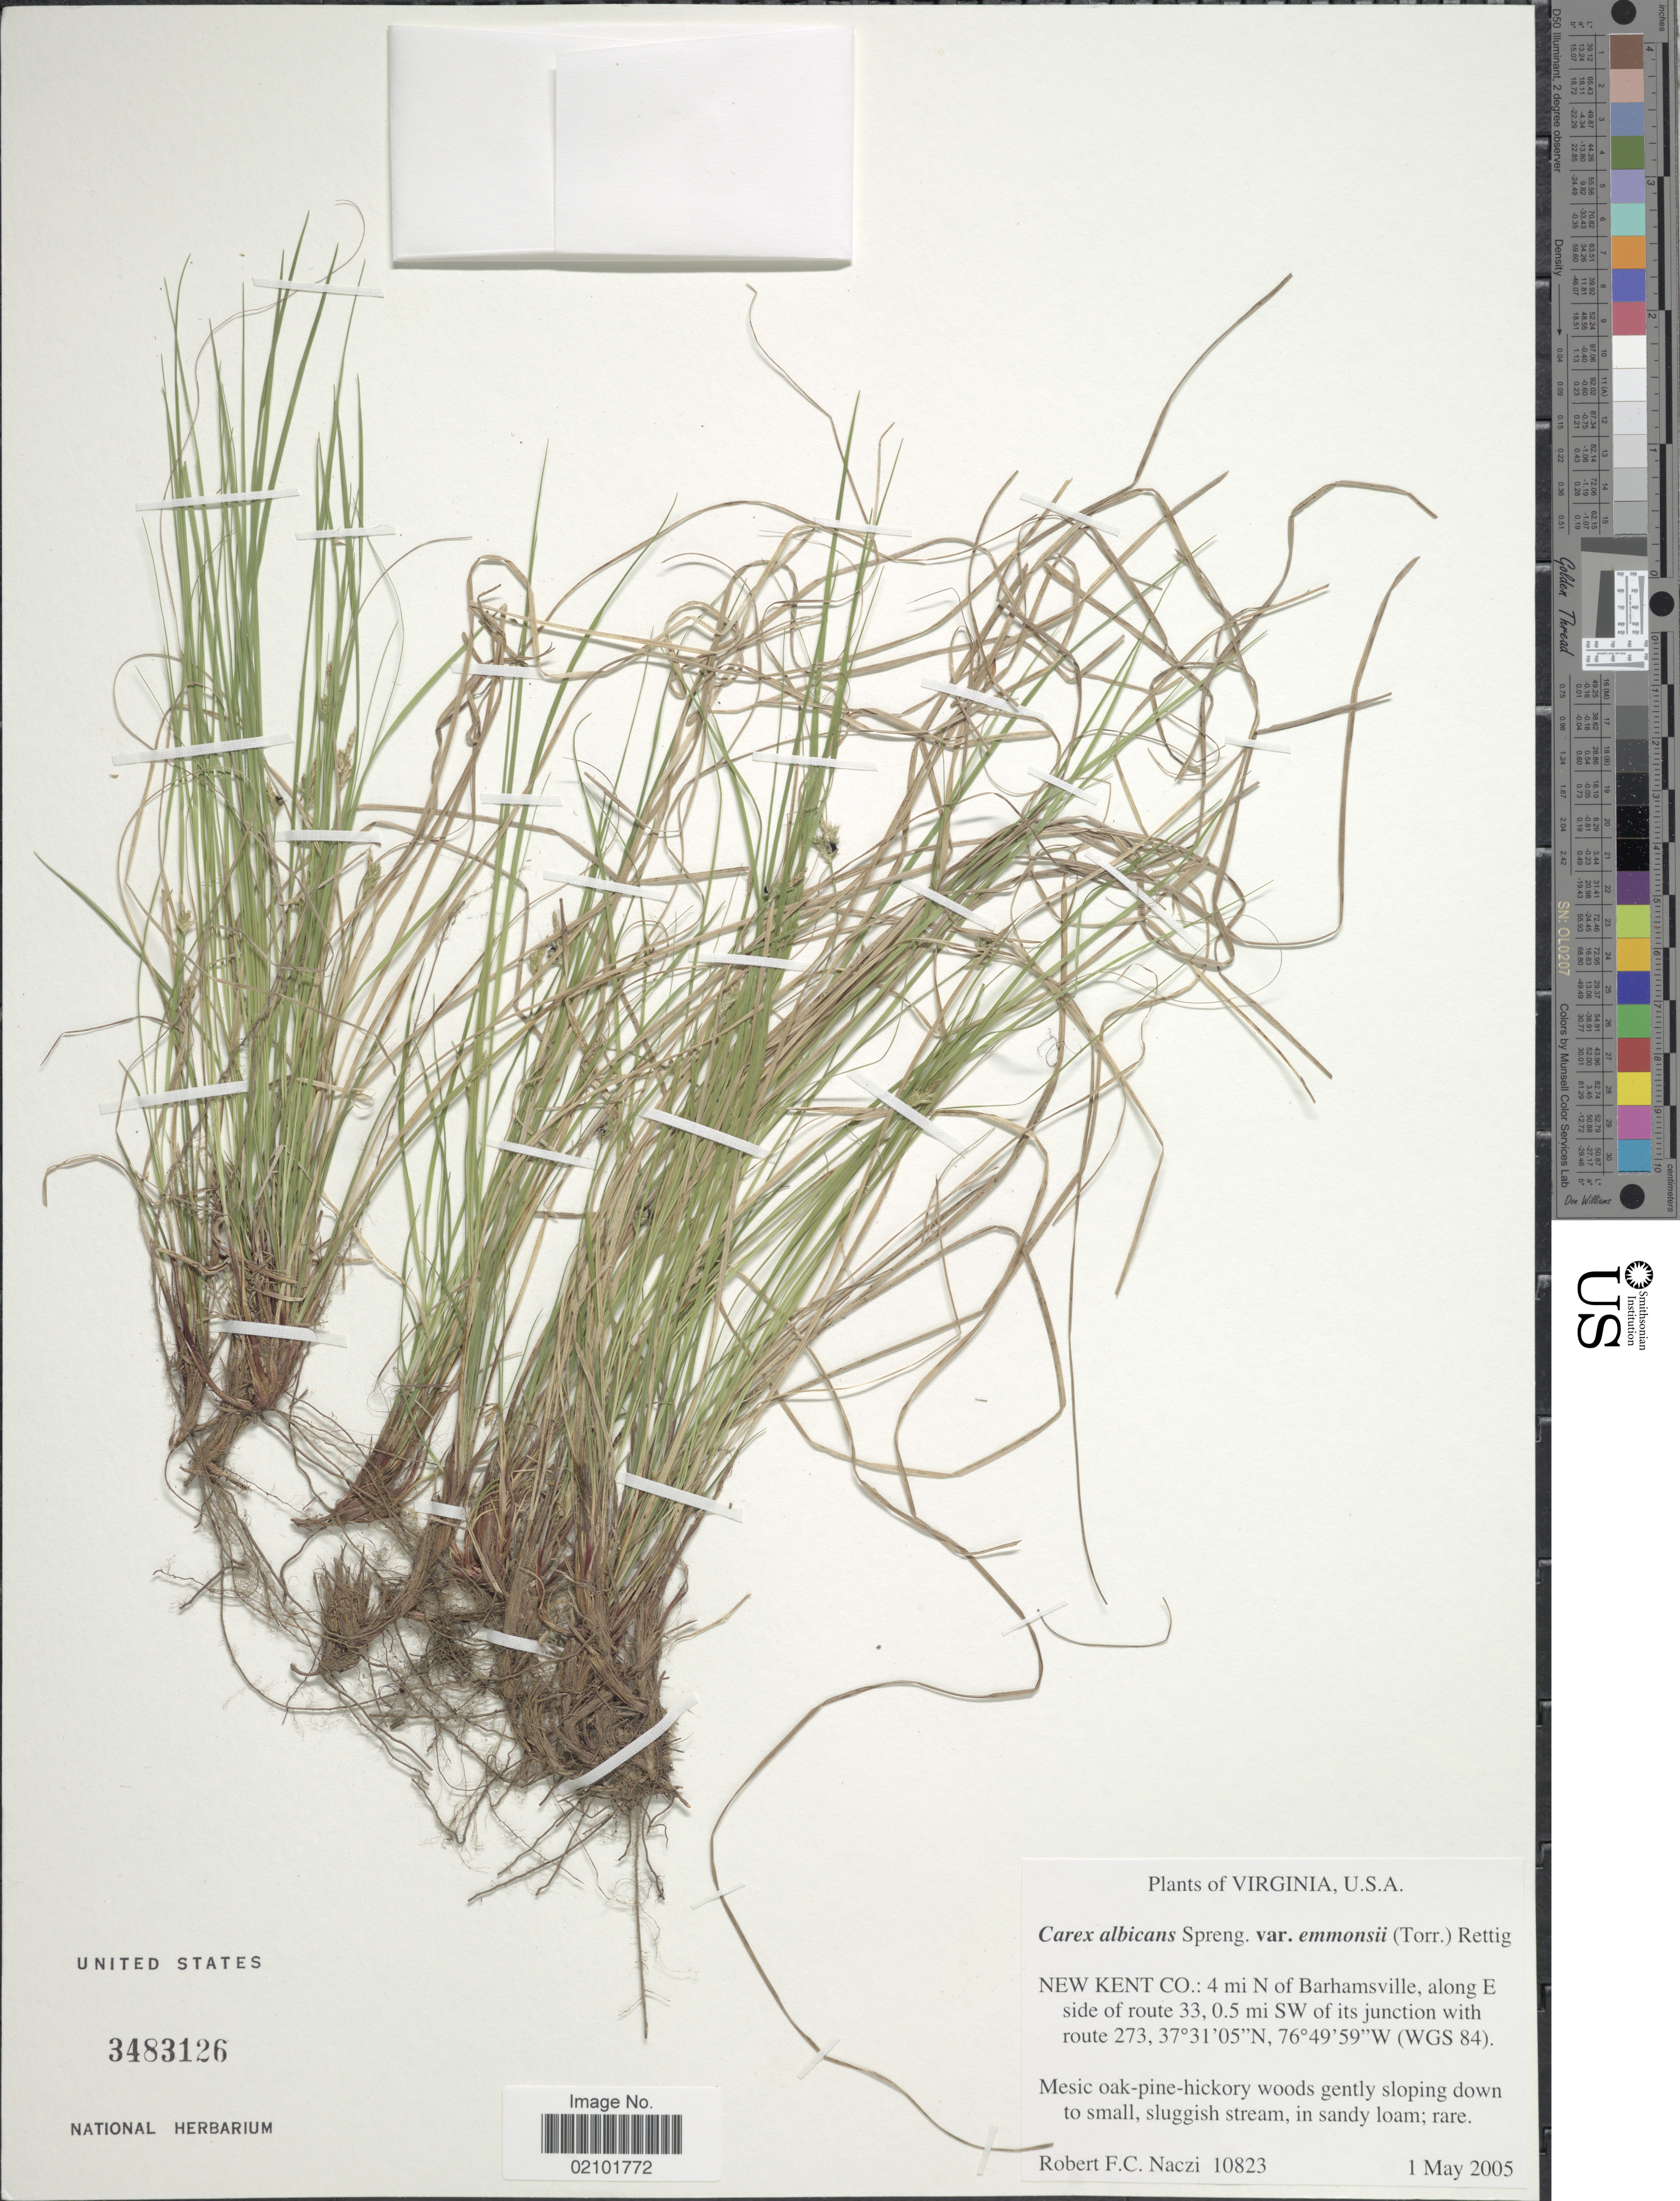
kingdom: Plantae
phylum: Tracheophyta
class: Liliopsida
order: Poales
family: Cyperaceae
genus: Carex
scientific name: Carex emmonsii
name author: Dewey ex Torr.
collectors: R. F. C. Naczi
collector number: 10823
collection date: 2005-05-01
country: United States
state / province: Virginia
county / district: New Kent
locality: New Kent Co.: 4 mi N of Barhamsville, along E side of route 33, 0.5 mi SW of its junction with route 273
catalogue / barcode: US 3483126